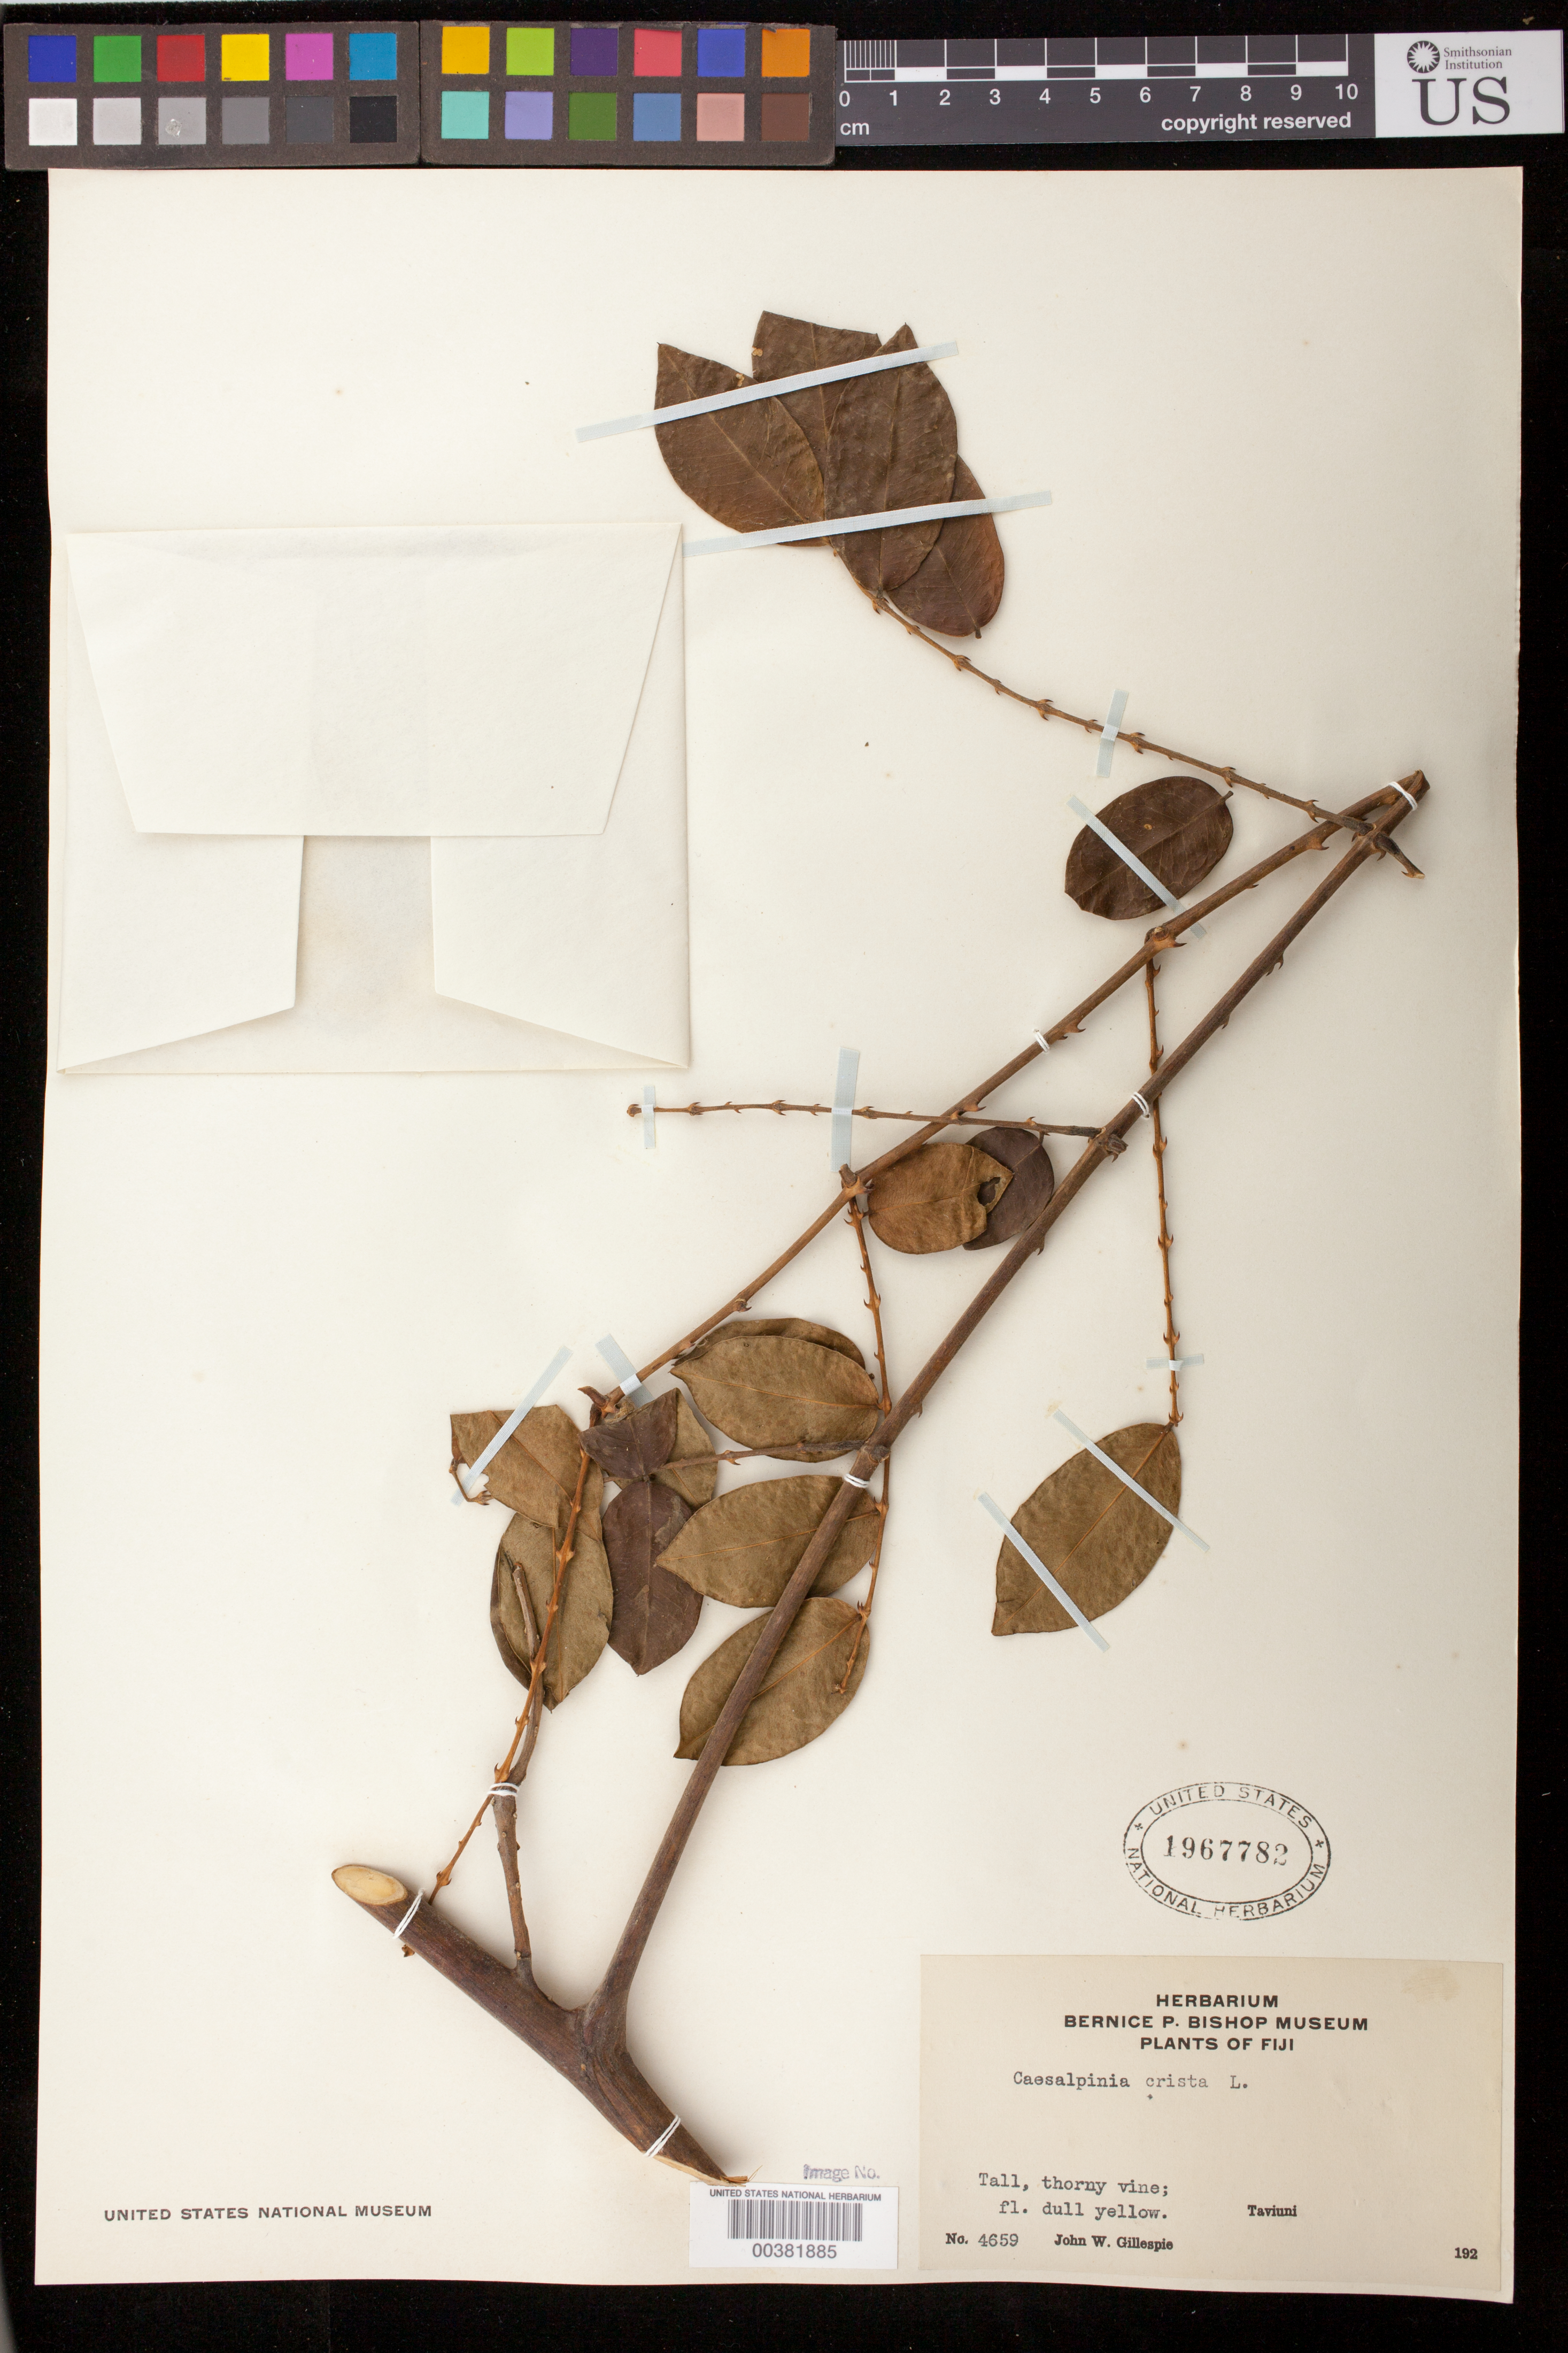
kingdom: Plantae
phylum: Tracheophyta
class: Magnoliopsida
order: Fabales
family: Fabaceae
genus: Guilandina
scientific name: Guilandina major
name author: (Medik.) Small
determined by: Wagner, W. L., (BOT), Smithsonian Institution - National Museum of Natural History (UNITED STATES)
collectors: J. W. Gillespie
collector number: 4659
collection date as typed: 192-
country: Fiji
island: Taveuni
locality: Taviuni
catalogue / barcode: US 1967782